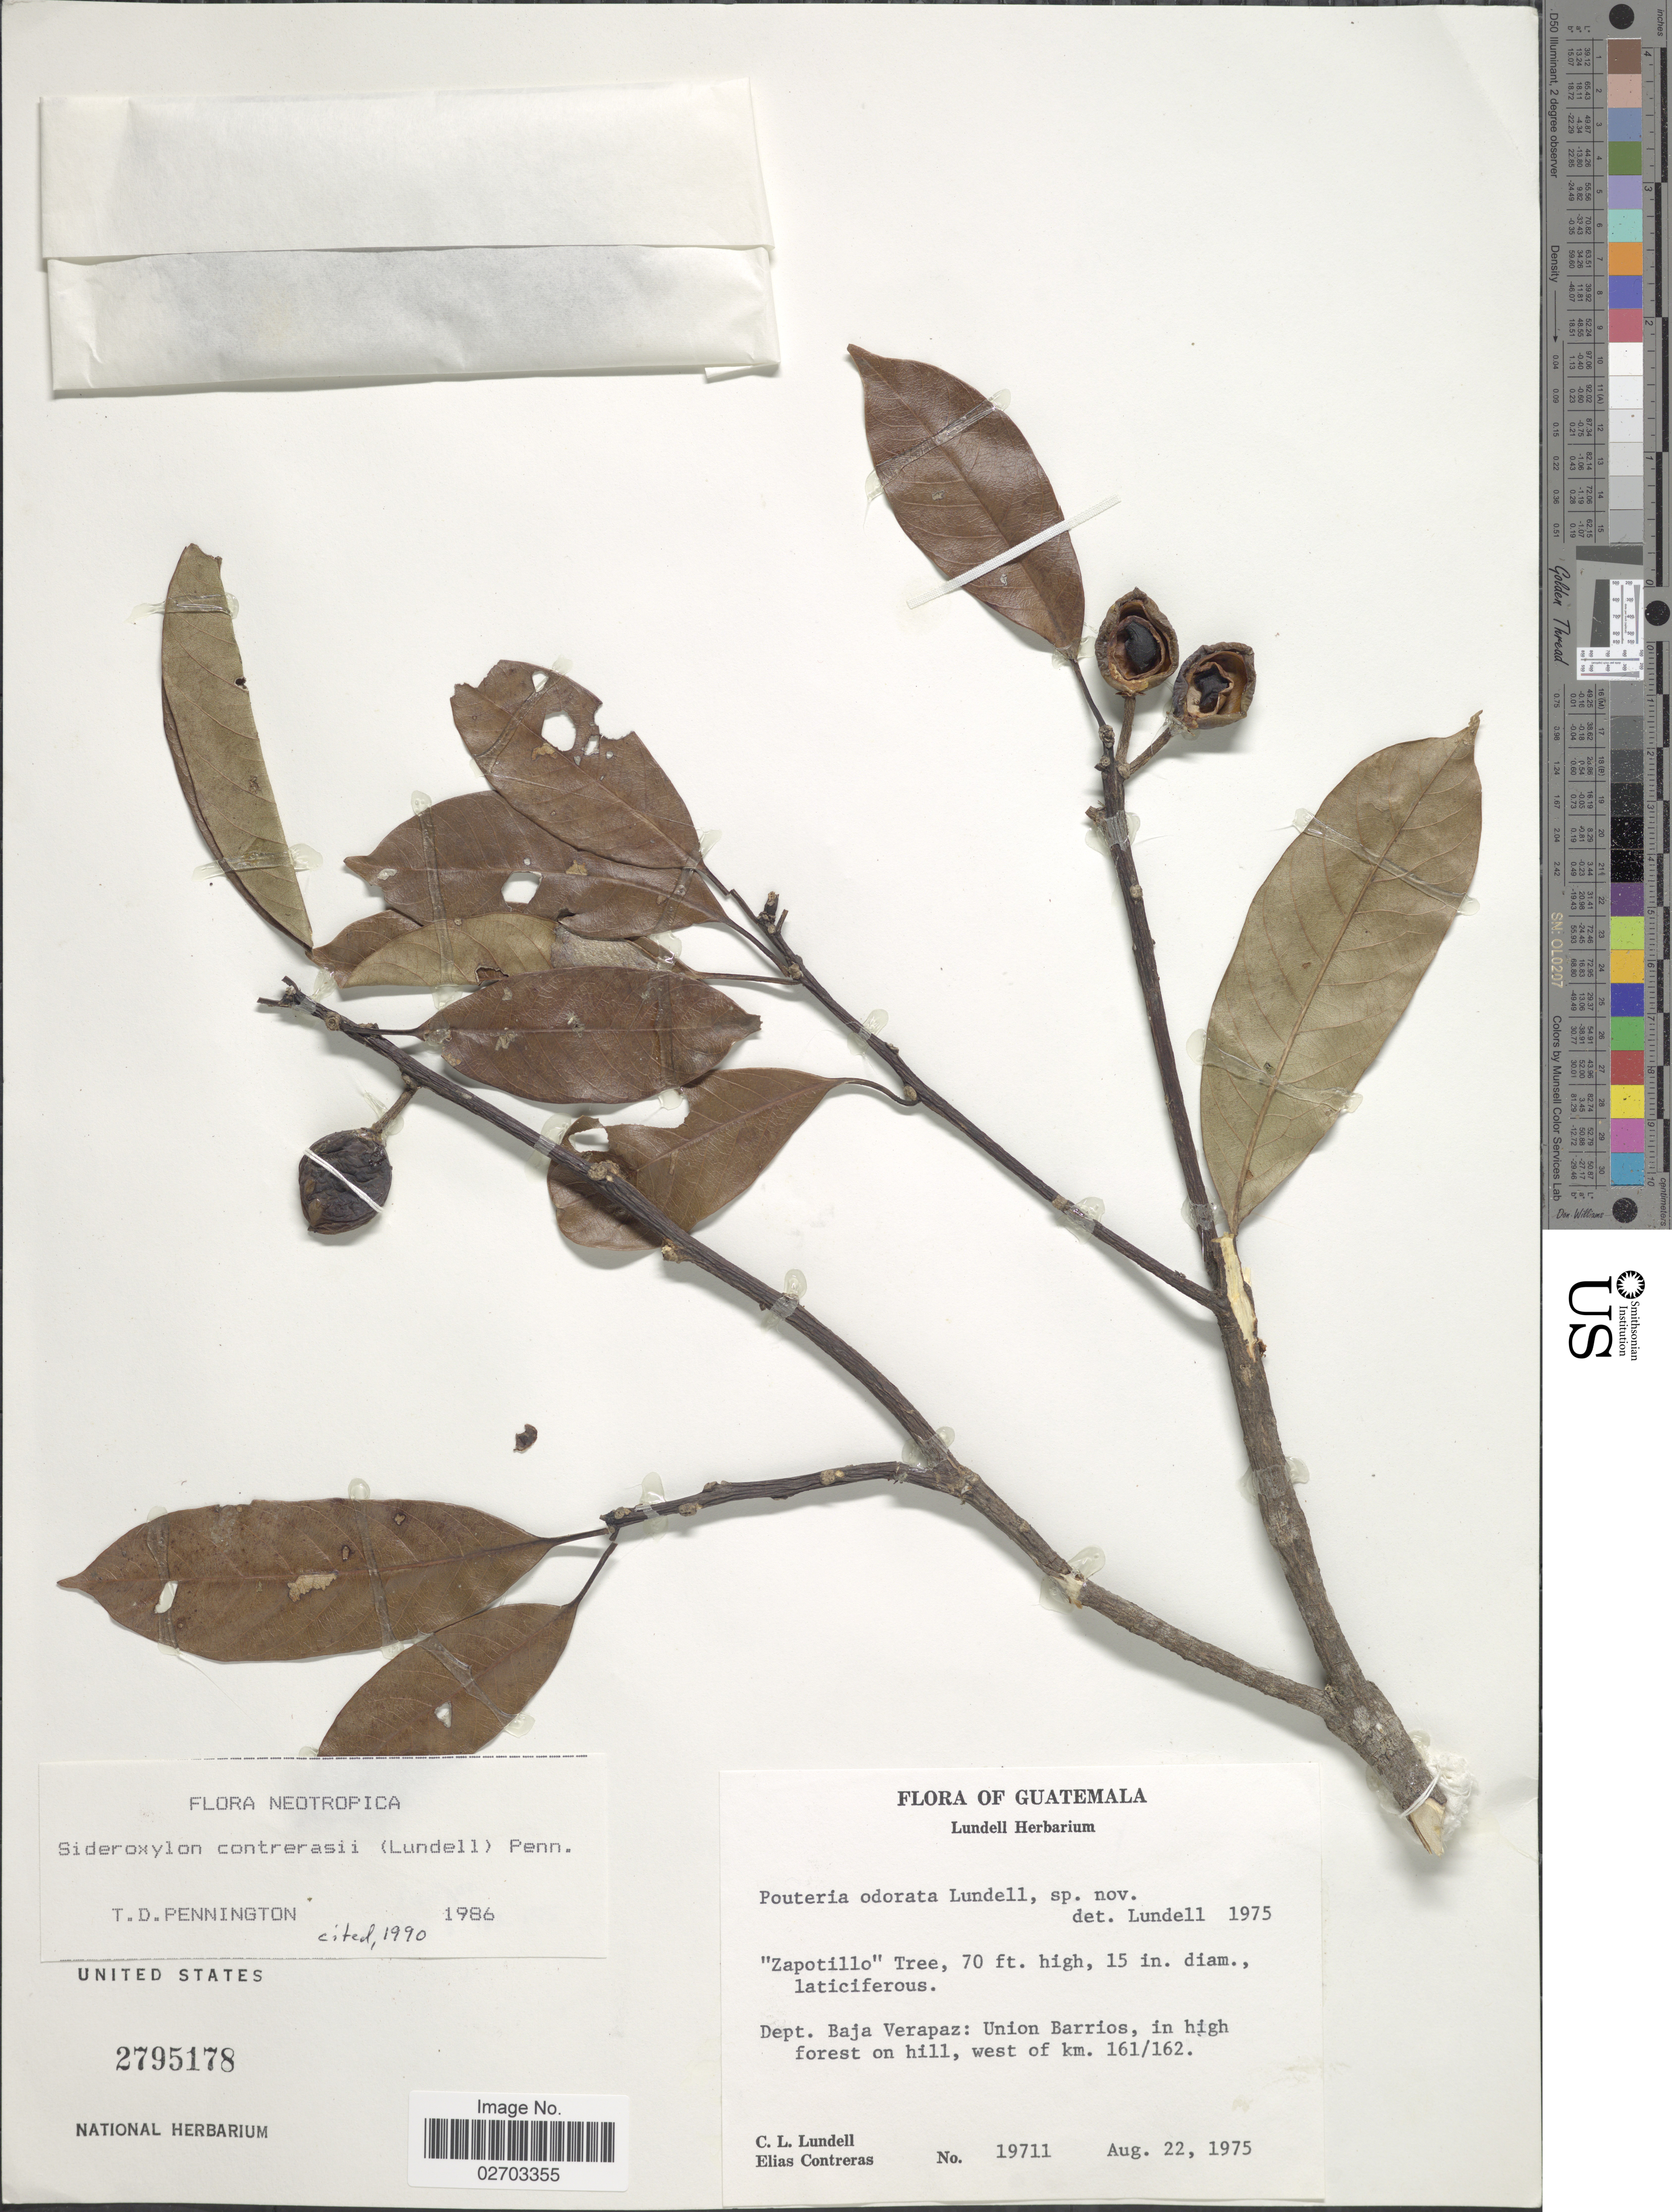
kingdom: Plantae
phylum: Tracheophyta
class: Magnoliopsida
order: Ericales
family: Sapotaceae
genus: Sideroxylon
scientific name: Sideroxylon contrerasii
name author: (Lundell) T.D. Penn.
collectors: C. L. Lundell & E. Contreras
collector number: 19711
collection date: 1975-08-22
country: Guatemala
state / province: Baja Verapaz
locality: Union Barrios, in high forest on hill, west of km. 161/162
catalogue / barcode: US 2795178